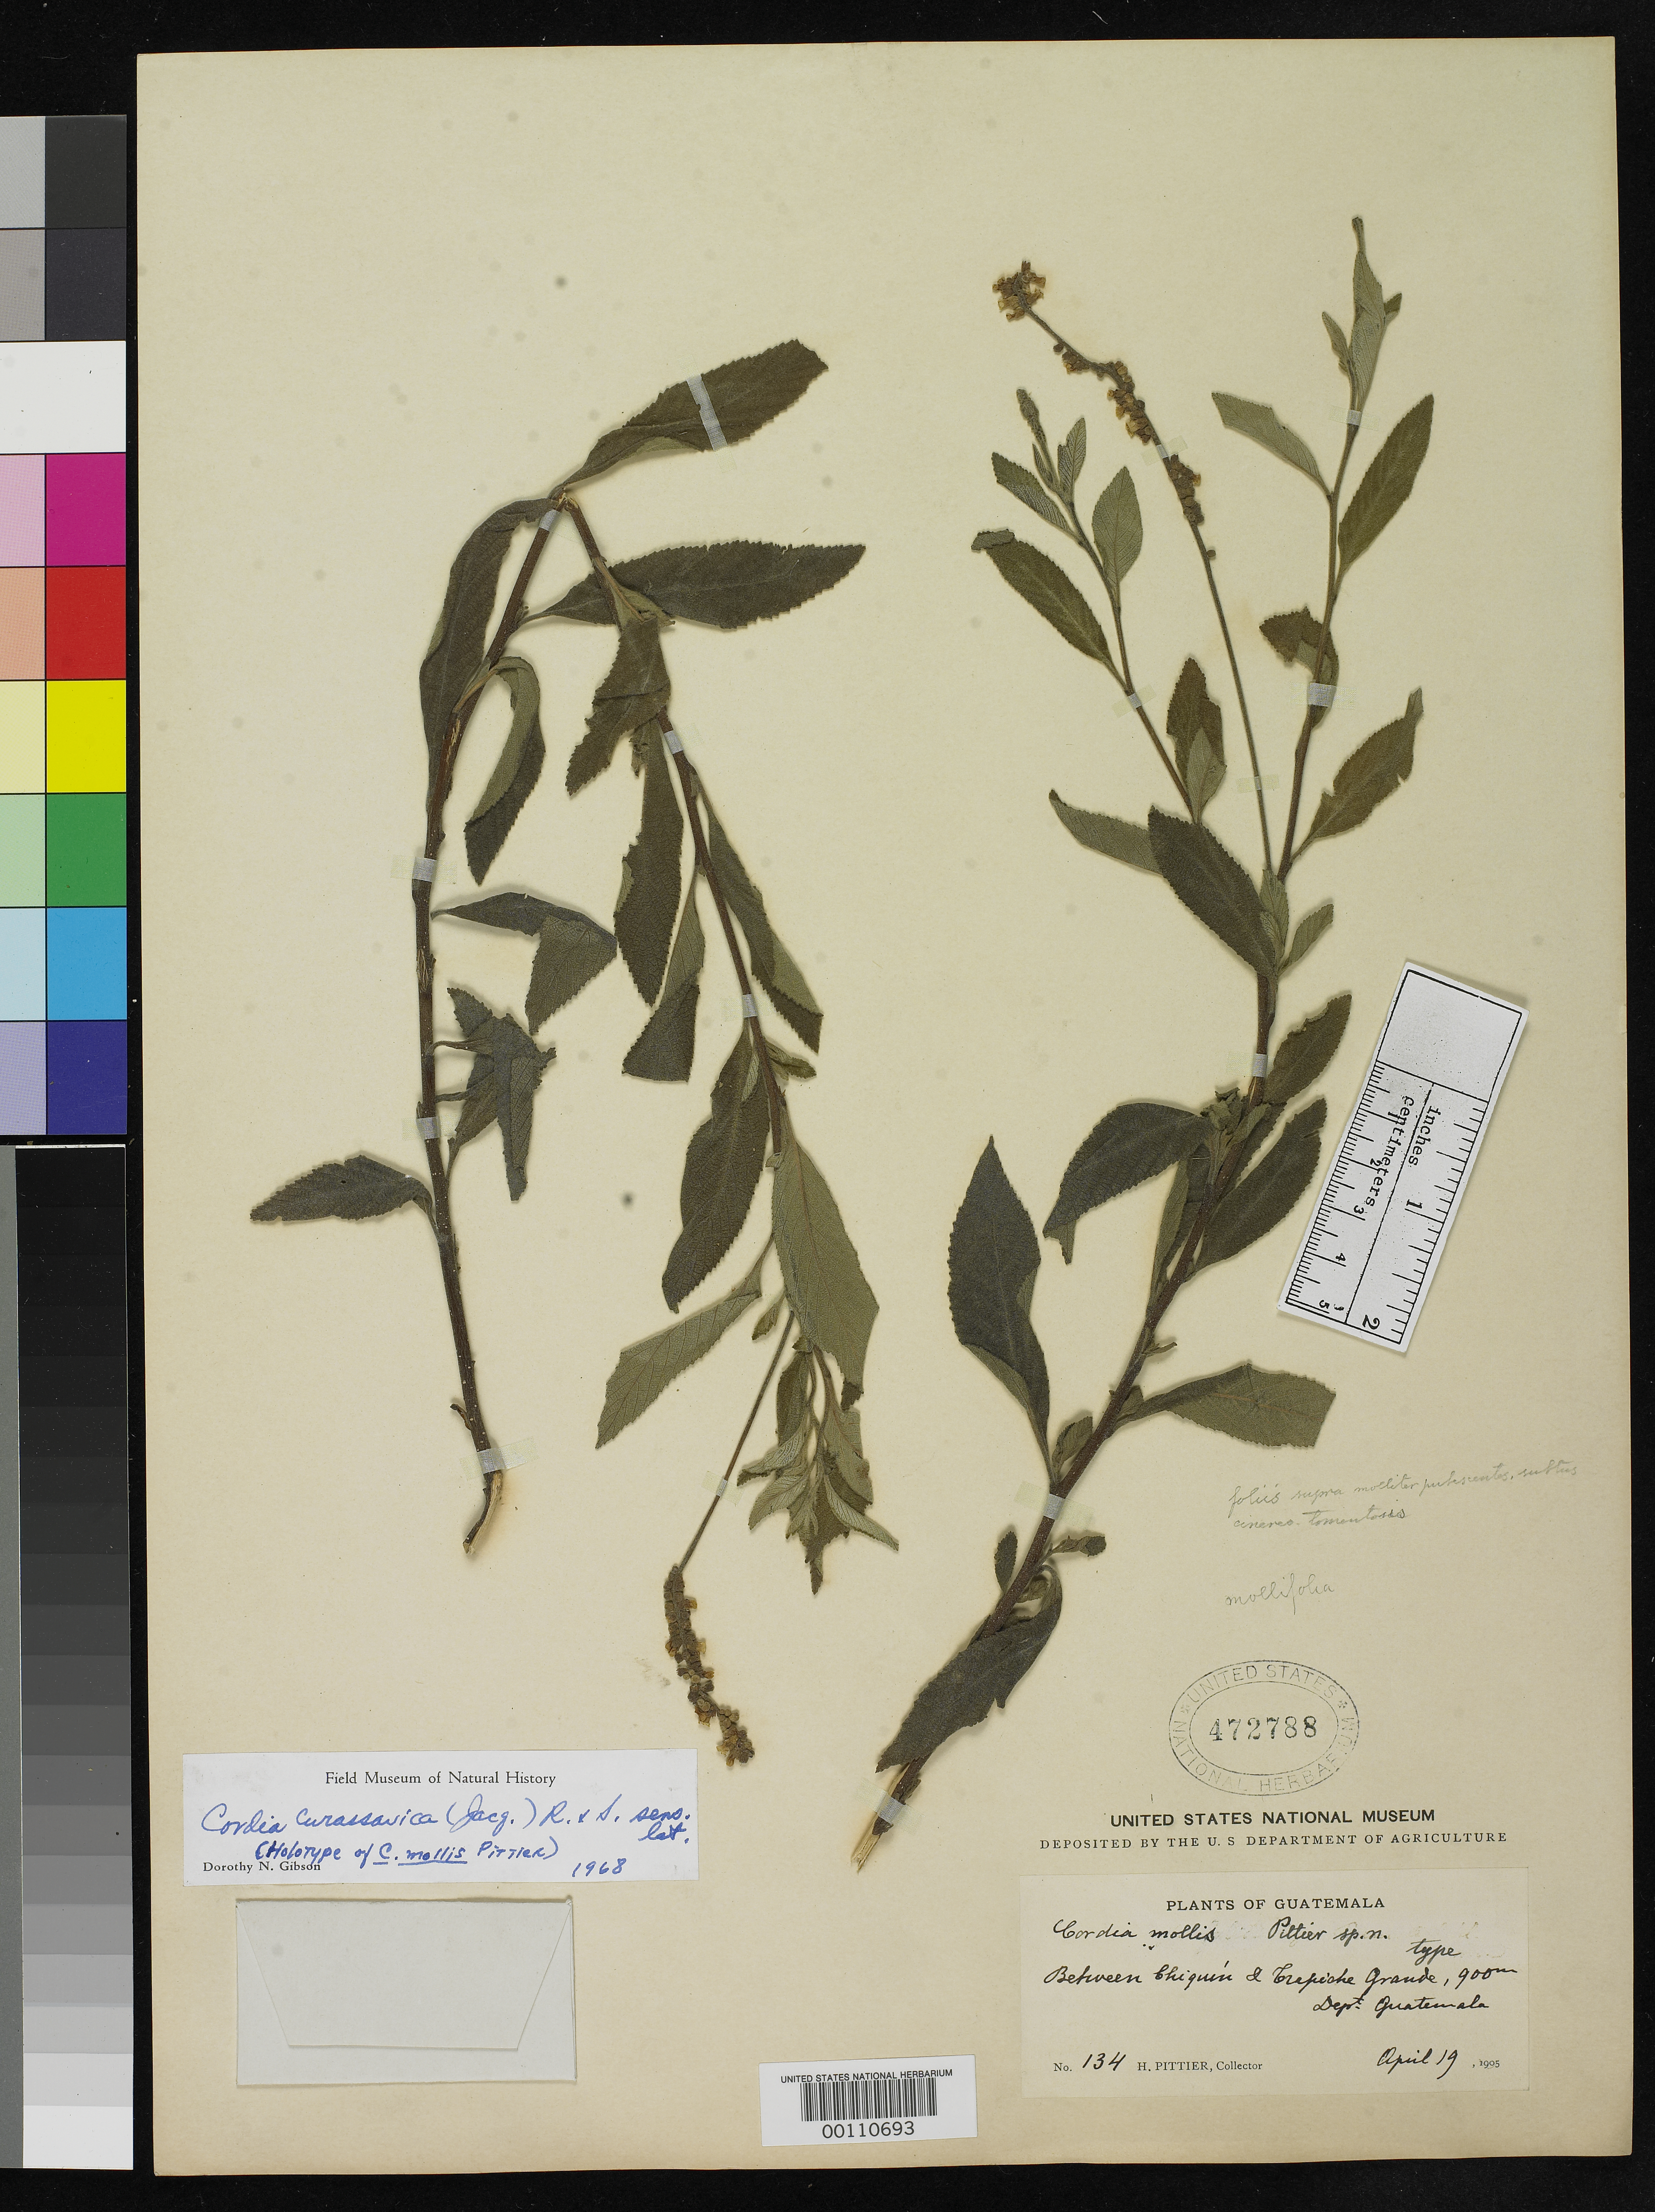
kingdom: Plantae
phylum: Tracheophyta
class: Magnoliopsida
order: Boraginales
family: Cordiaceae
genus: Cordia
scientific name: Cordia mollis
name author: Pittier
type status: Holotype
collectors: H. F. Pittier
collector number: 134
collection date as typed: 19 Apr 1905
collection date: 1905-04-19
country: Guatemala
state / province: Guatemala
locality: Between Chiquin and Trapiche Grande, on road from Guatamala to Salama.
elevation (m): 900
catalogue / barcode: US 472788